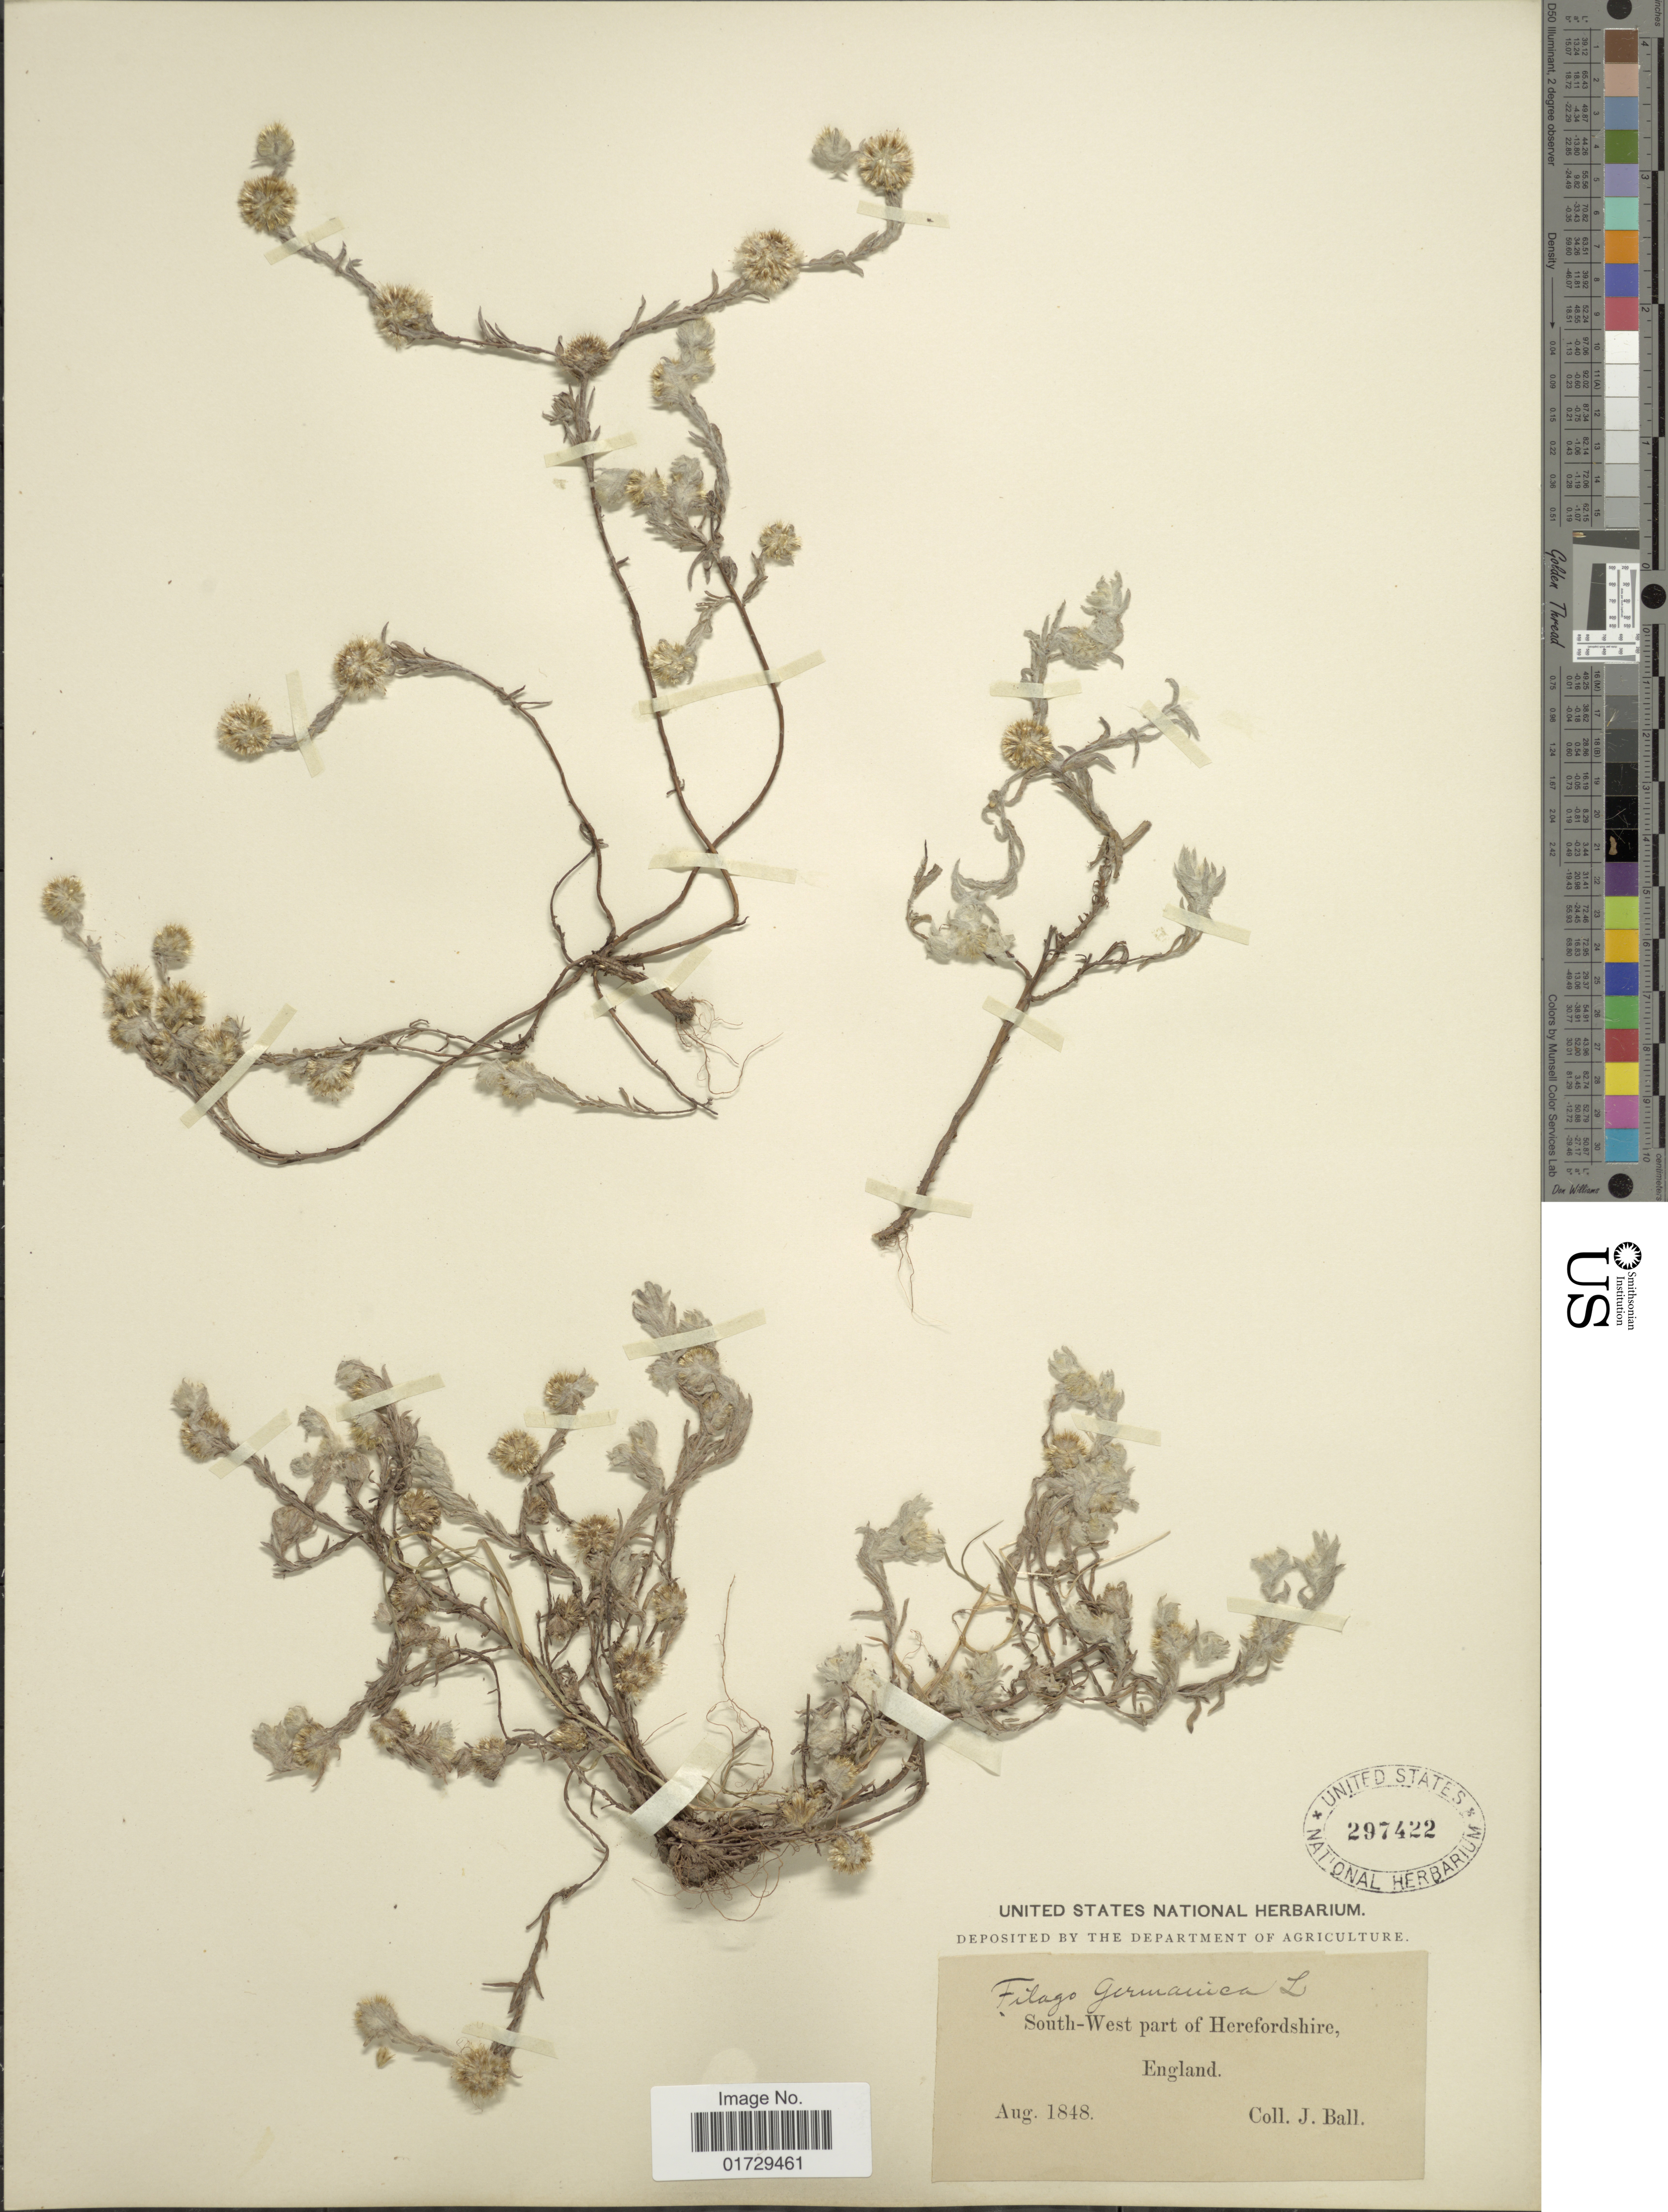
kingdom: Plantae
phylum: Tracheophyta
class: Magnoliopsida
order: Asterales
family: Asteraceae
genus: Filago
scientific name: Filago germanica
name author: (L.) Huds.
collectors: J. Ball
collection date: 1848-08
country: United Kingdom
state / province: England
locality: South - West part of Herefordshire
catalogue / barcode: US 297422